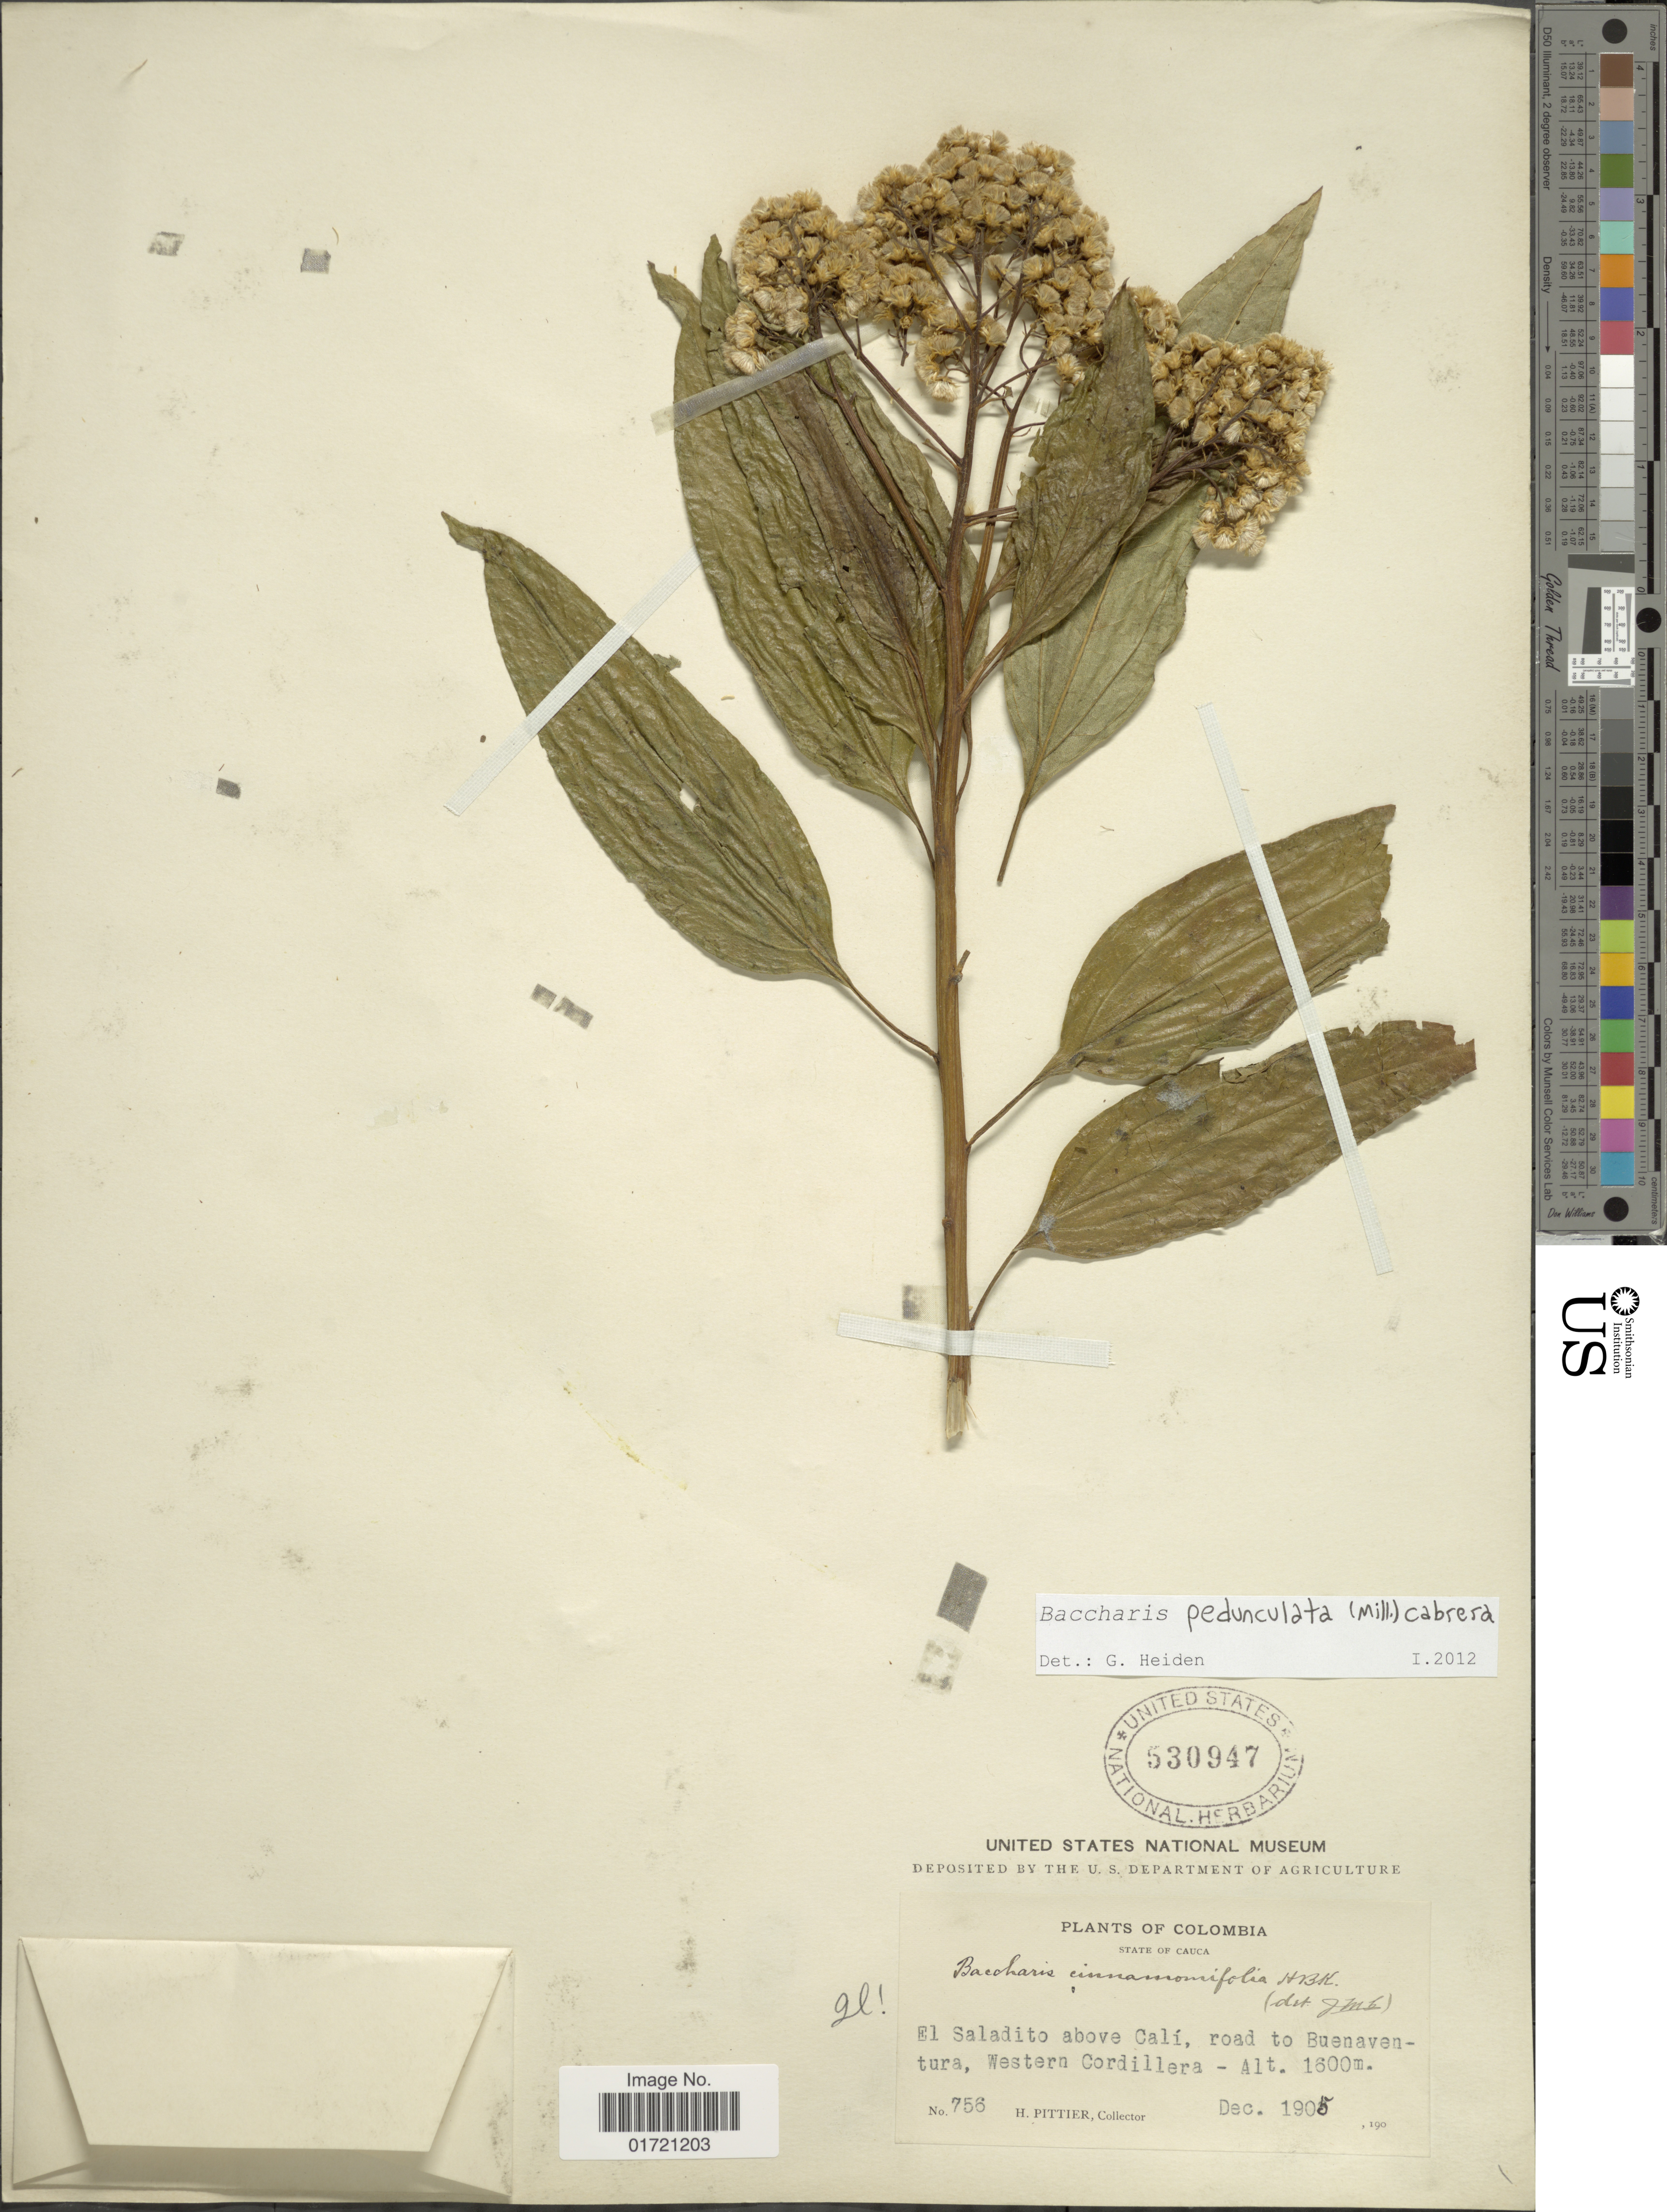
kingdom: Plantae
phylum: Tracheophyta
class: Magnoliopsida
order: Asterales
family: Asteraceae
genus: Baccharis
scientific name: Baccharis pedunculata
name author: (Mill.) Cabrera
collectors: H. F. Pittier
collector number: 756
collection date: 1905-12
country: Colombia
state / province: Cauca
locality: State of Cauca. El Saladito above Cali, road to Buenaventura, Western Cordillera.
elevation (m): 1600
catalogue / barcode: US 530947